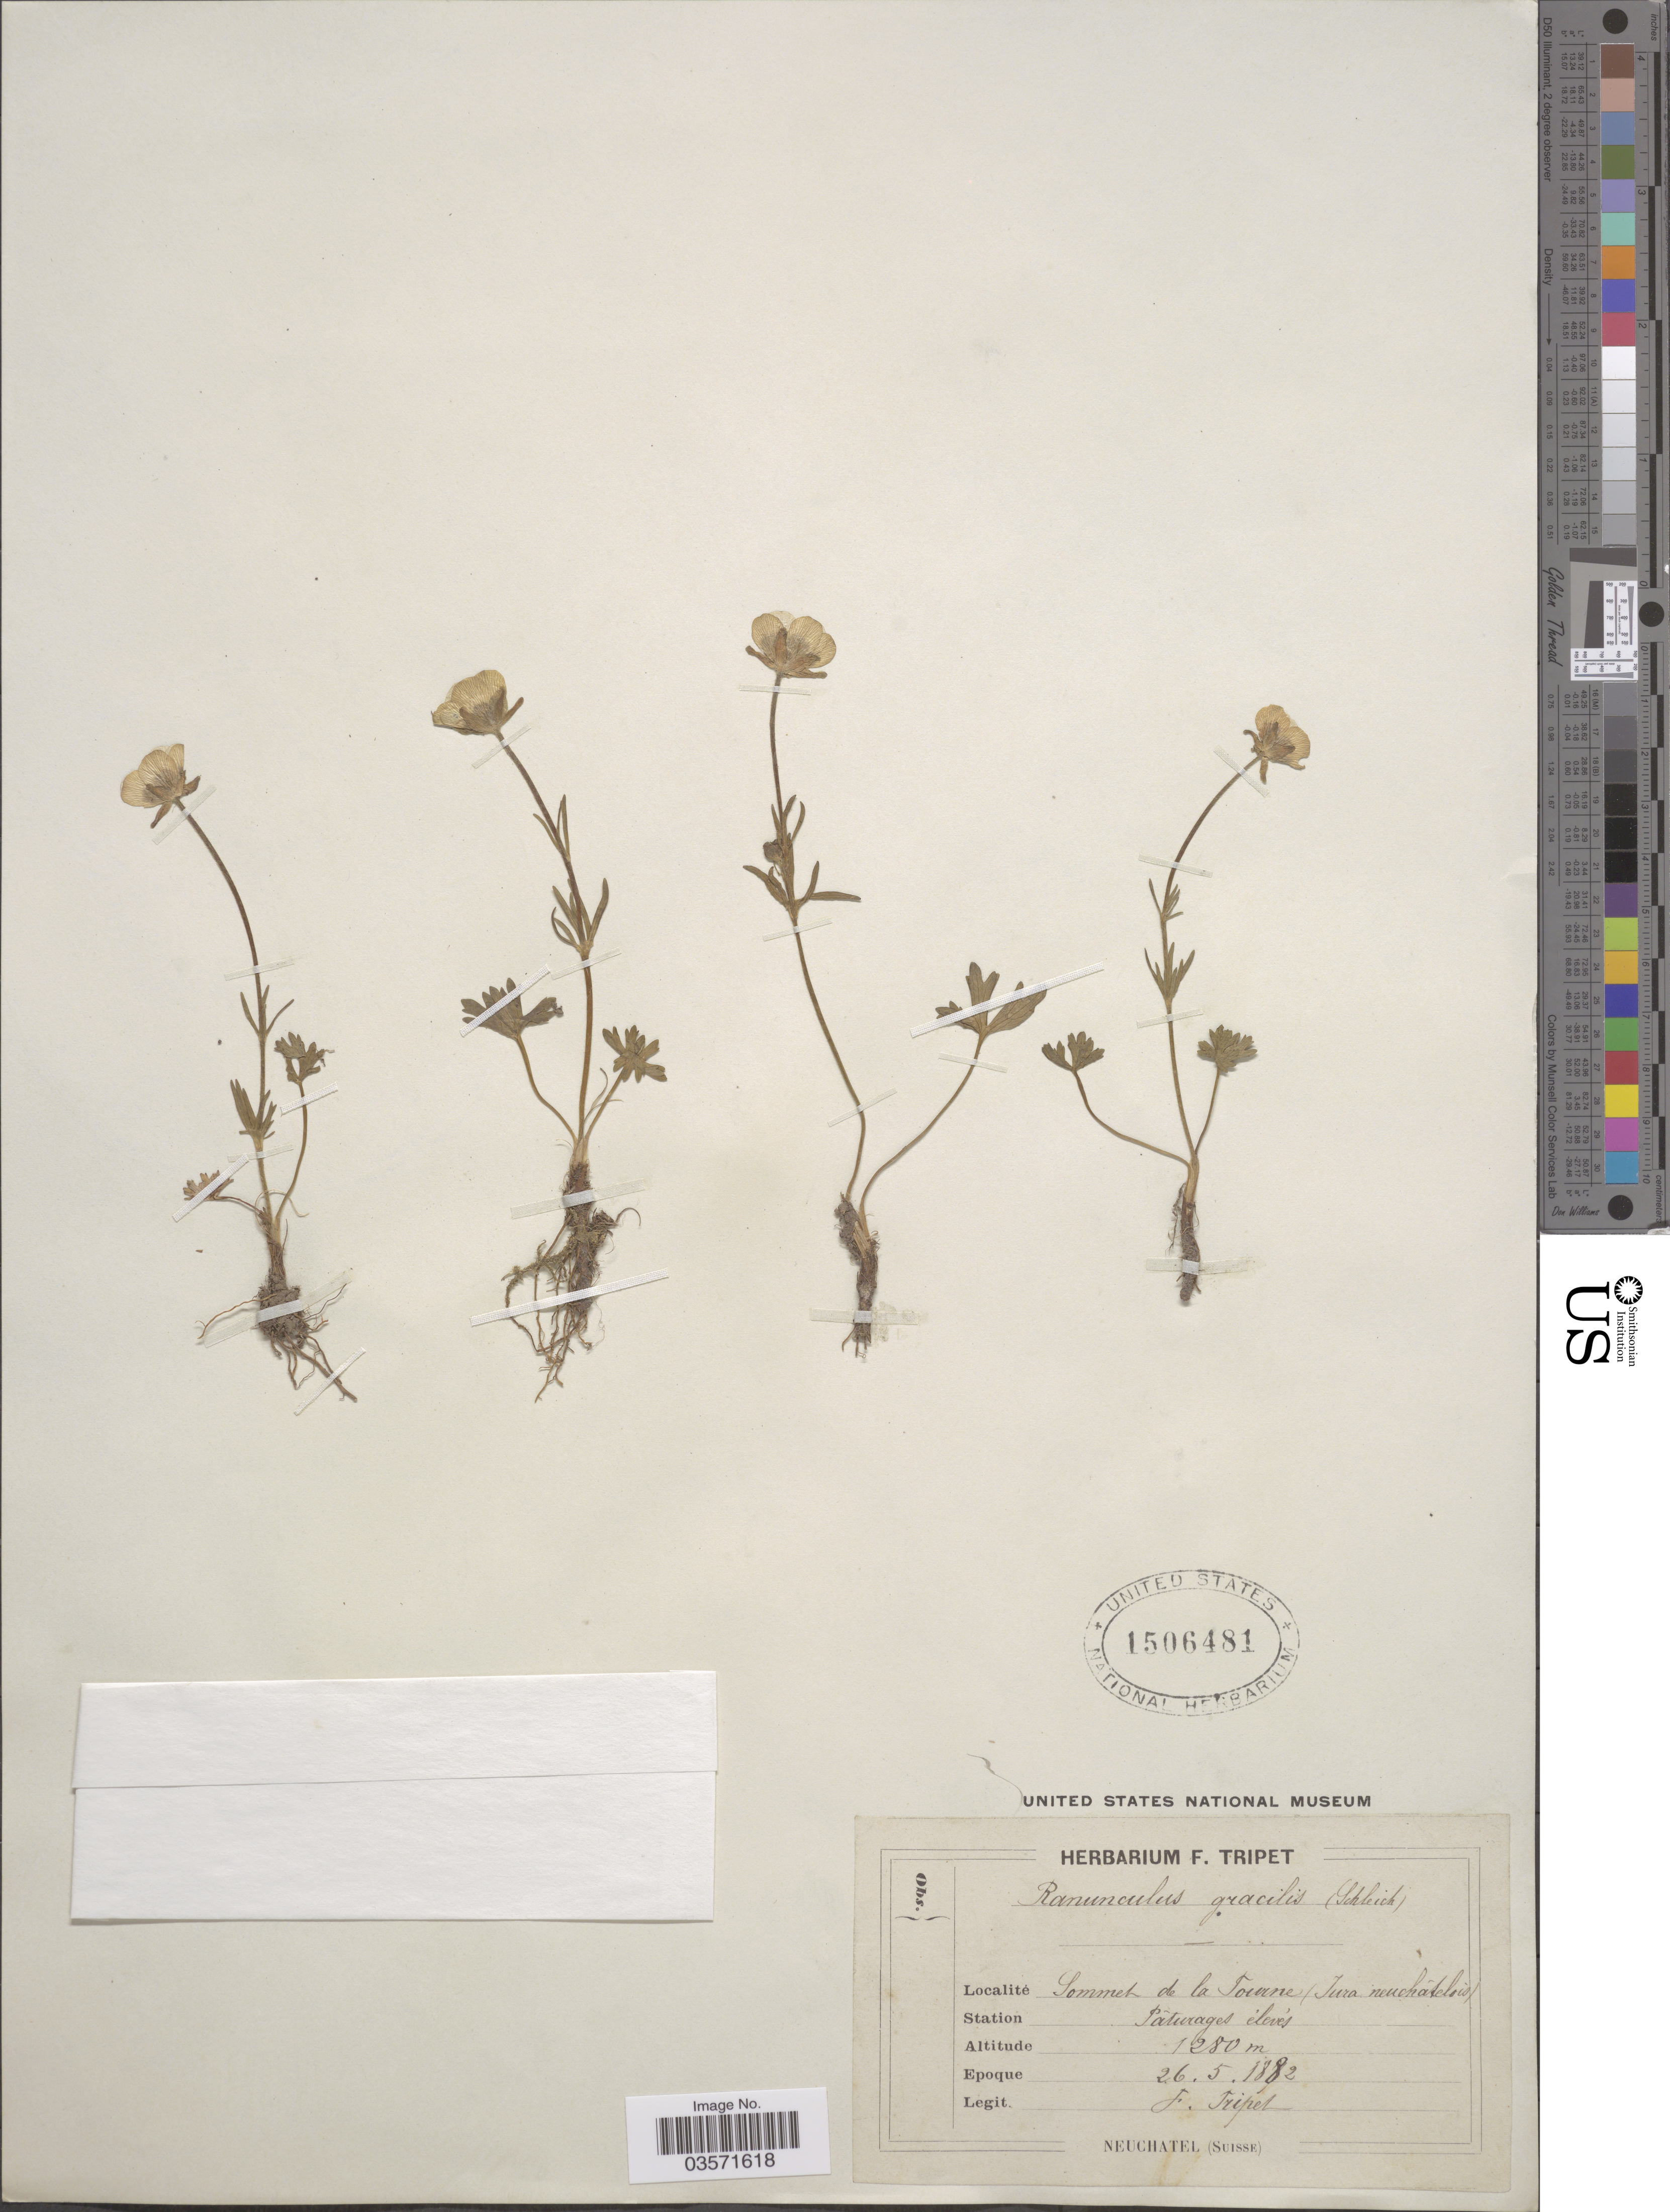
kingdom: Plantae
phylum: Tracheophyta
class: Magnoliopsida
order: Ranunculales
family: Ranunculaceae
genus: Ranunculus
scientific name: Ranunculus gracilis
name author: E.D. Clarke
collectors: F. Tripet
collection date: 1882-05-26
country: Switzerland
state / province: Jura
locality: Sommet de la Tourne (Jura neuchatelois). Station Pâturages élevés.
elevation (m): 1280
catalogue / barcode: US 1506481